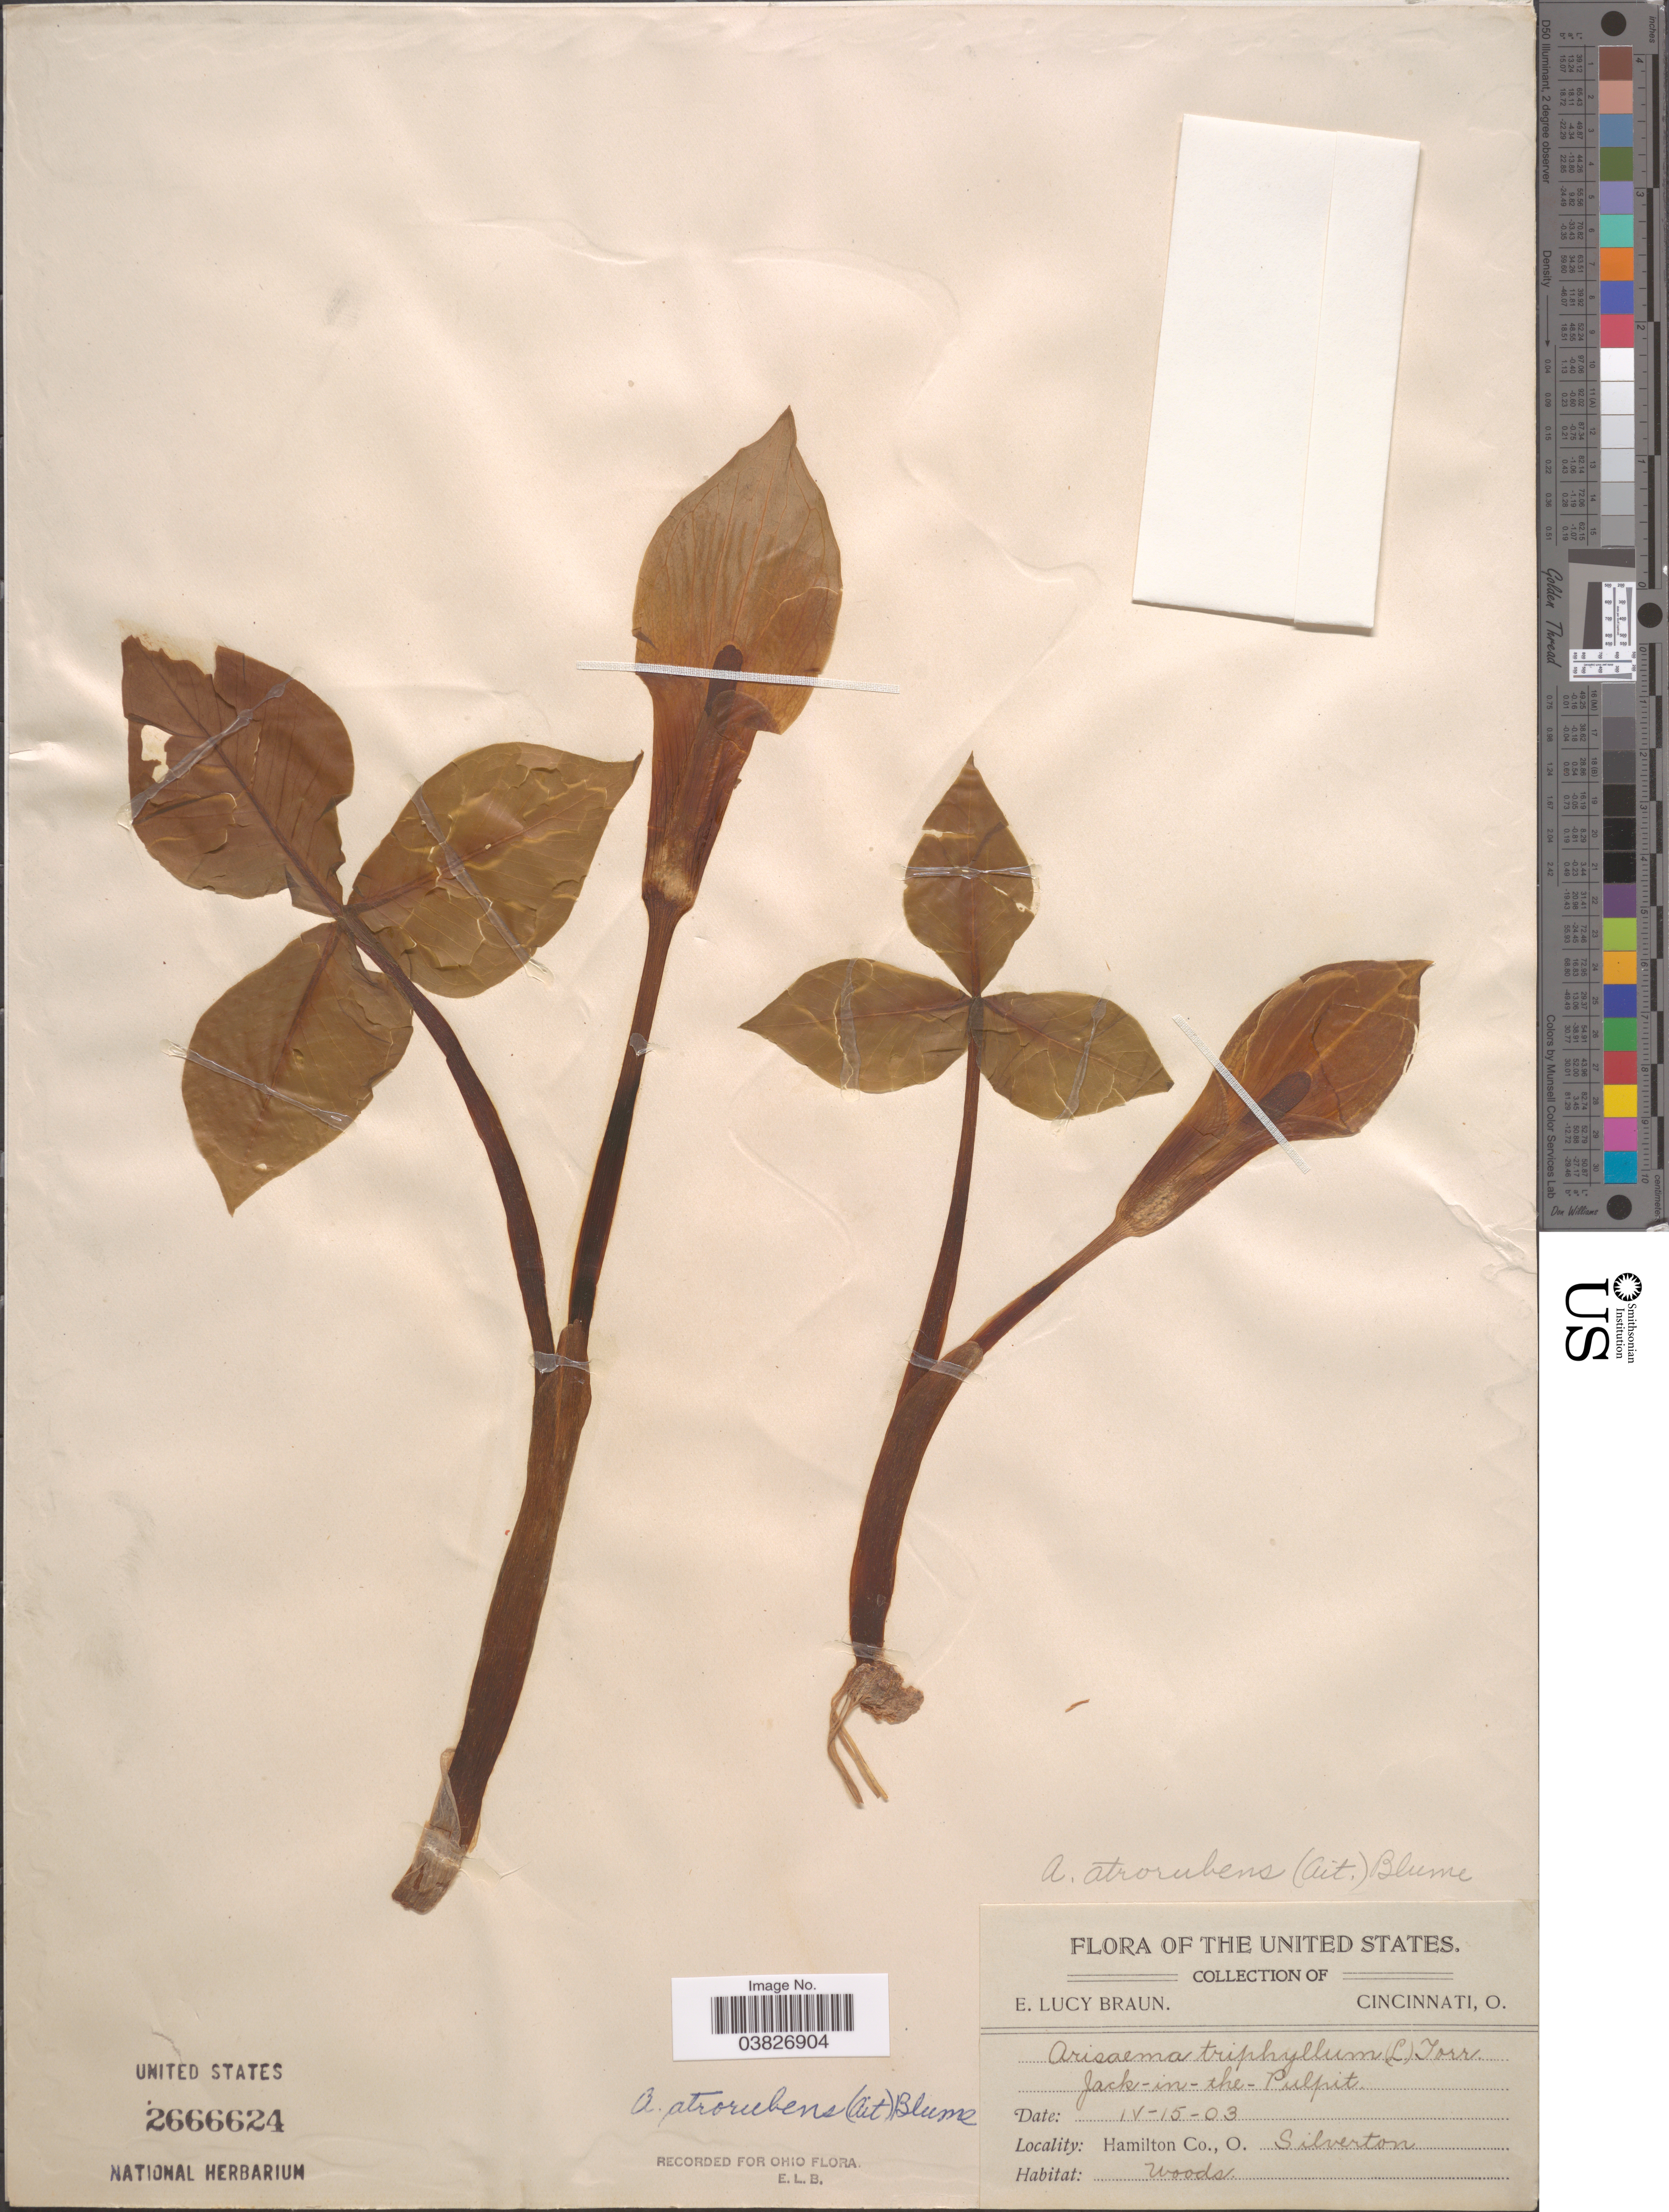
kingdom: Plantae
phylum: Tracheophyta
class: Liliopsida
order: Alismatales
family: Araceae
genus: Arisaema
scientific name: Arisaema atrorubens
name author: (Aiton) Blume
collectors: E. L. Braun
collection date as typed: Transcribed d/m/y: 15/4/3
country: United States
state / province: Ohio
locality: Hamilton Co., Silverton.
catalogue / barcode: US 2666624